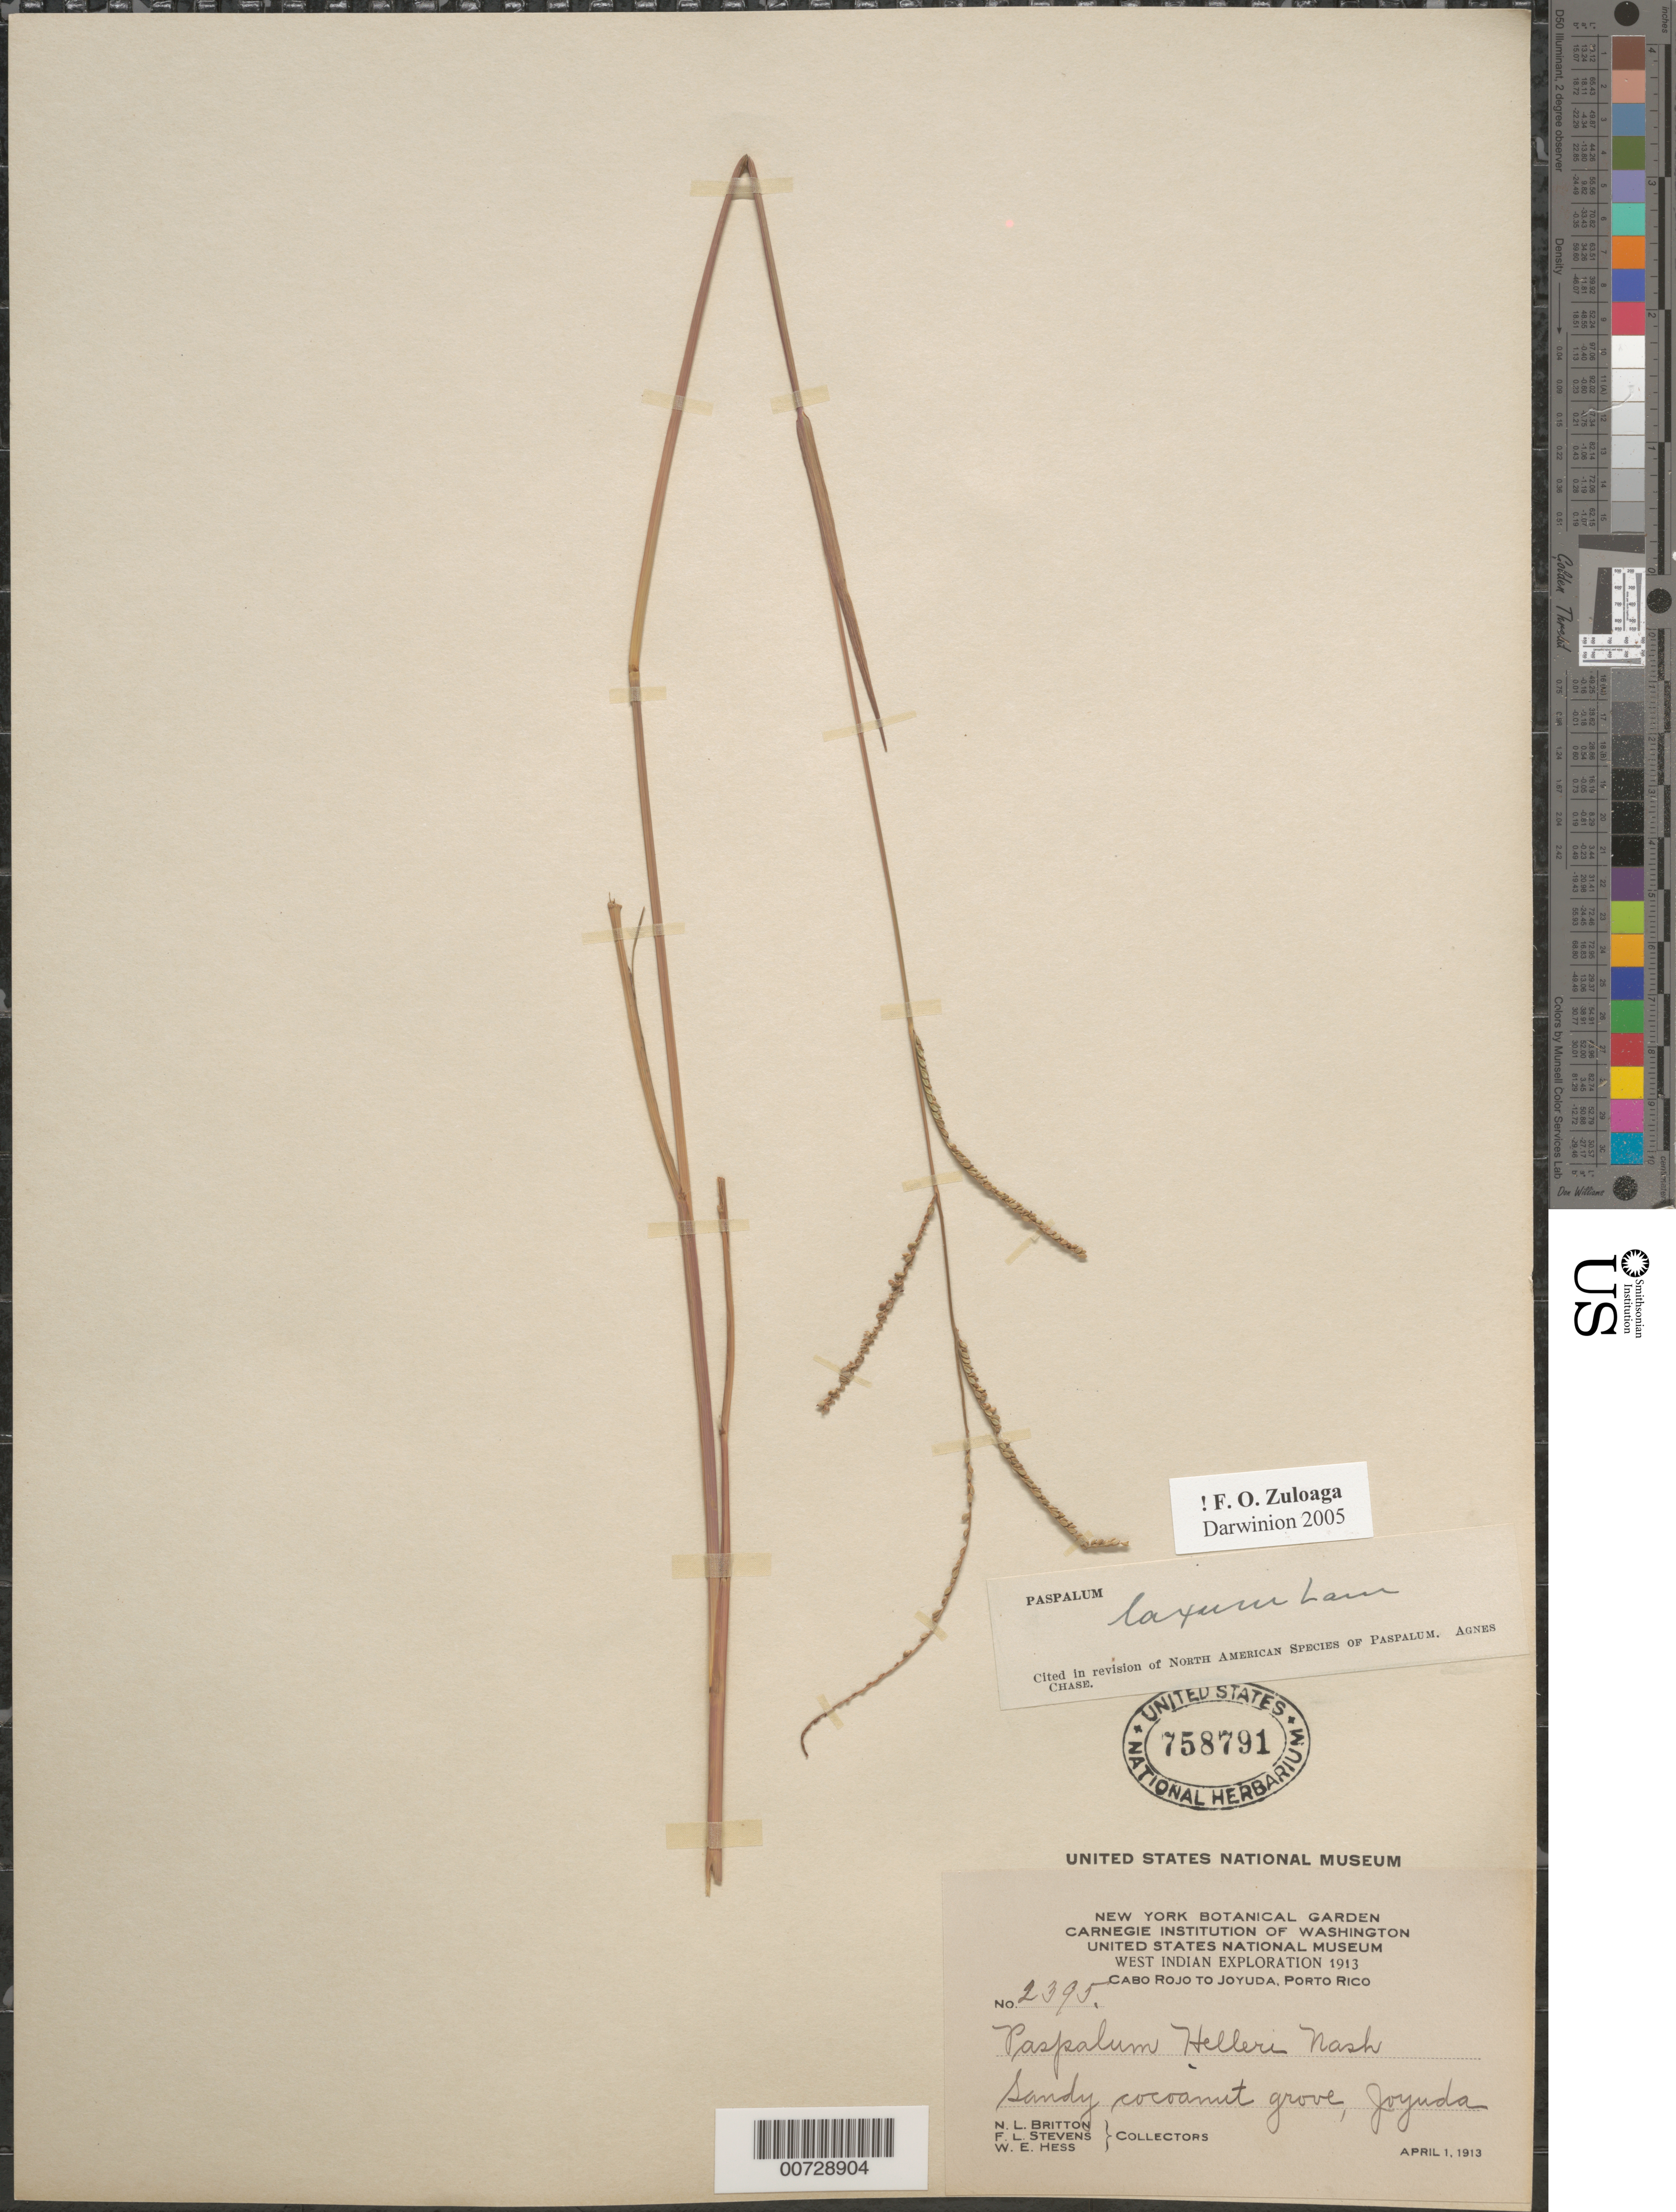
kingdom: Plantae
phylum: Tracheophyta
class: Liliopsida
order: Poales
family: Poaceae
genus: Paspalum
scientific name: Paspalum laxum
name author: Lam.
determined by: Chase, [M.] Agnes, (US)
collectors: N. Britton, F. L. Stevens & W. Hess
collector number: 2395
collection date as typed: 01 Apr 1913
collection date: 1913-04-01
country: Puerto Rico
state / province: Cabo Rojo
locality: Cabo Rojo to Joyuda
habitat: Sandy coconut grove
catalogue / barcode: US 758791